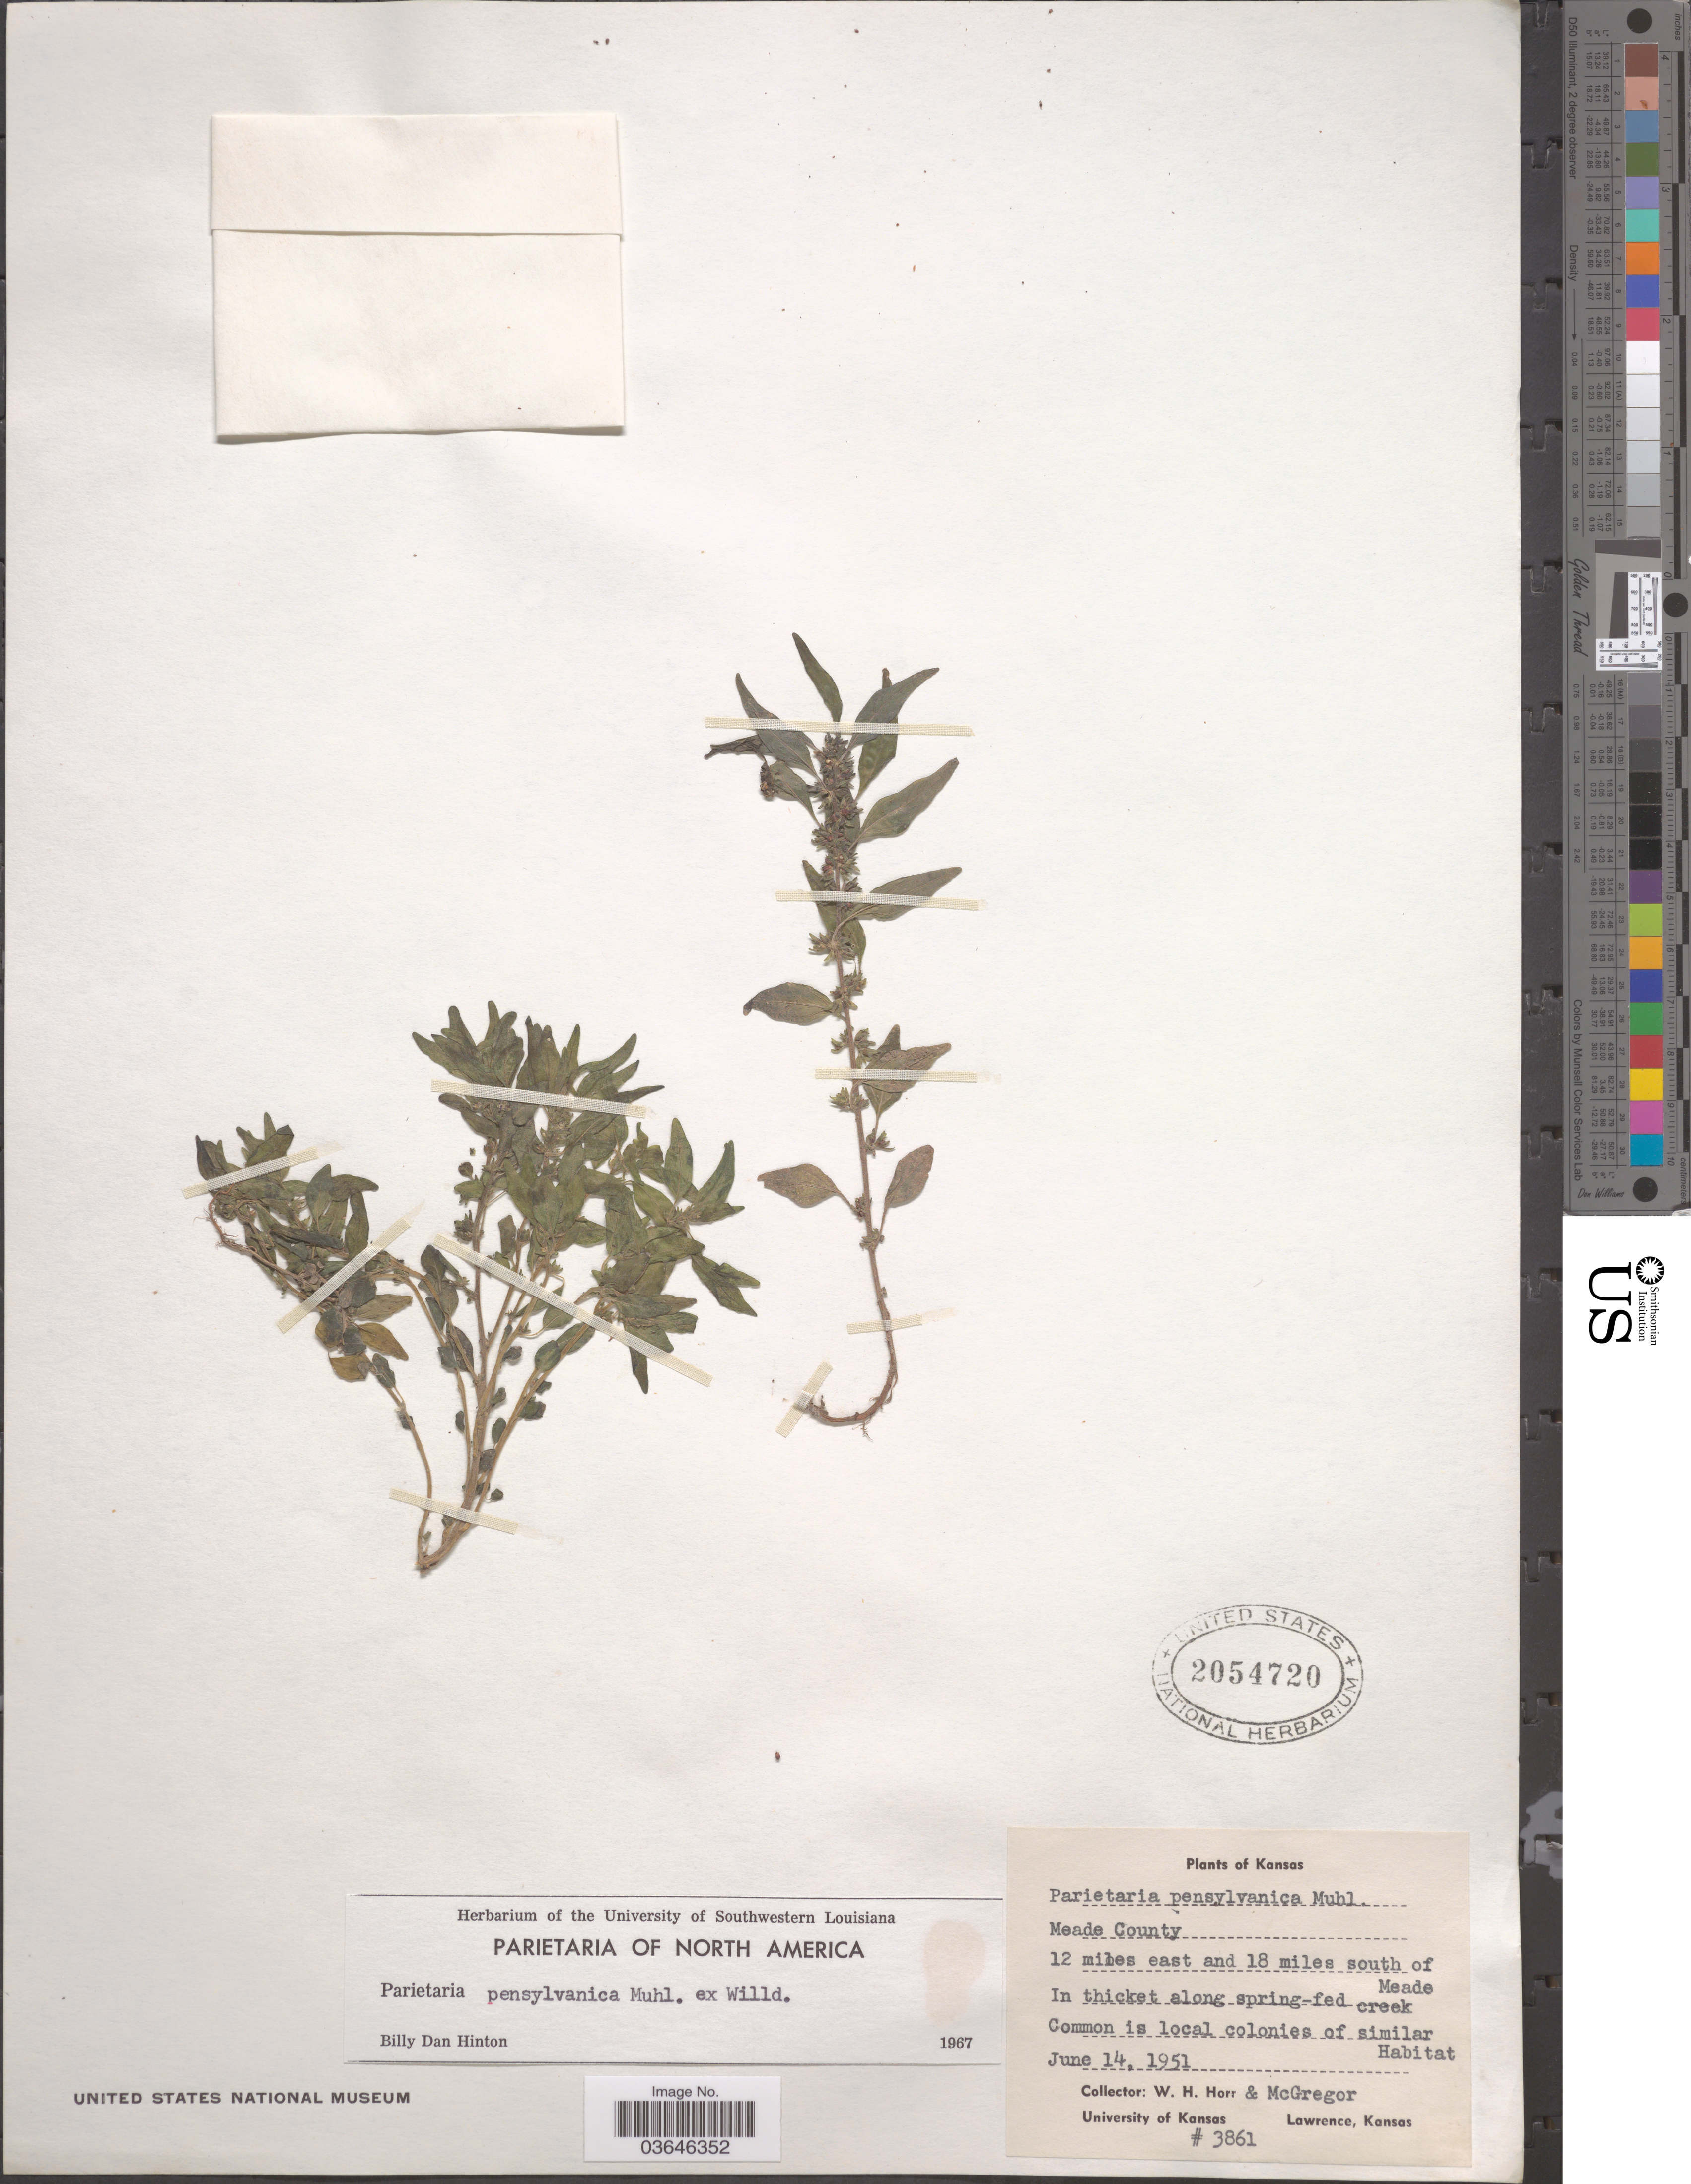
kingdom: Plantae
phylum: Tracheophyta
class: Magnoliopsida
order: Rosales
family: Urticaceae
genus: Parietaria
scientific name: Parietaria pensylvanica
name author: Muhl. ex Willd.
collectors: W. H. Horr & -. McGregor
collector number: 3861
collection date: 1951-06-14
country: United States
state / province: Kansas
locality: Meade County. 12 miles east and 18 miles south of Meade. In thicket along spring-fed creek.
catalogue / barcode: US 2054720